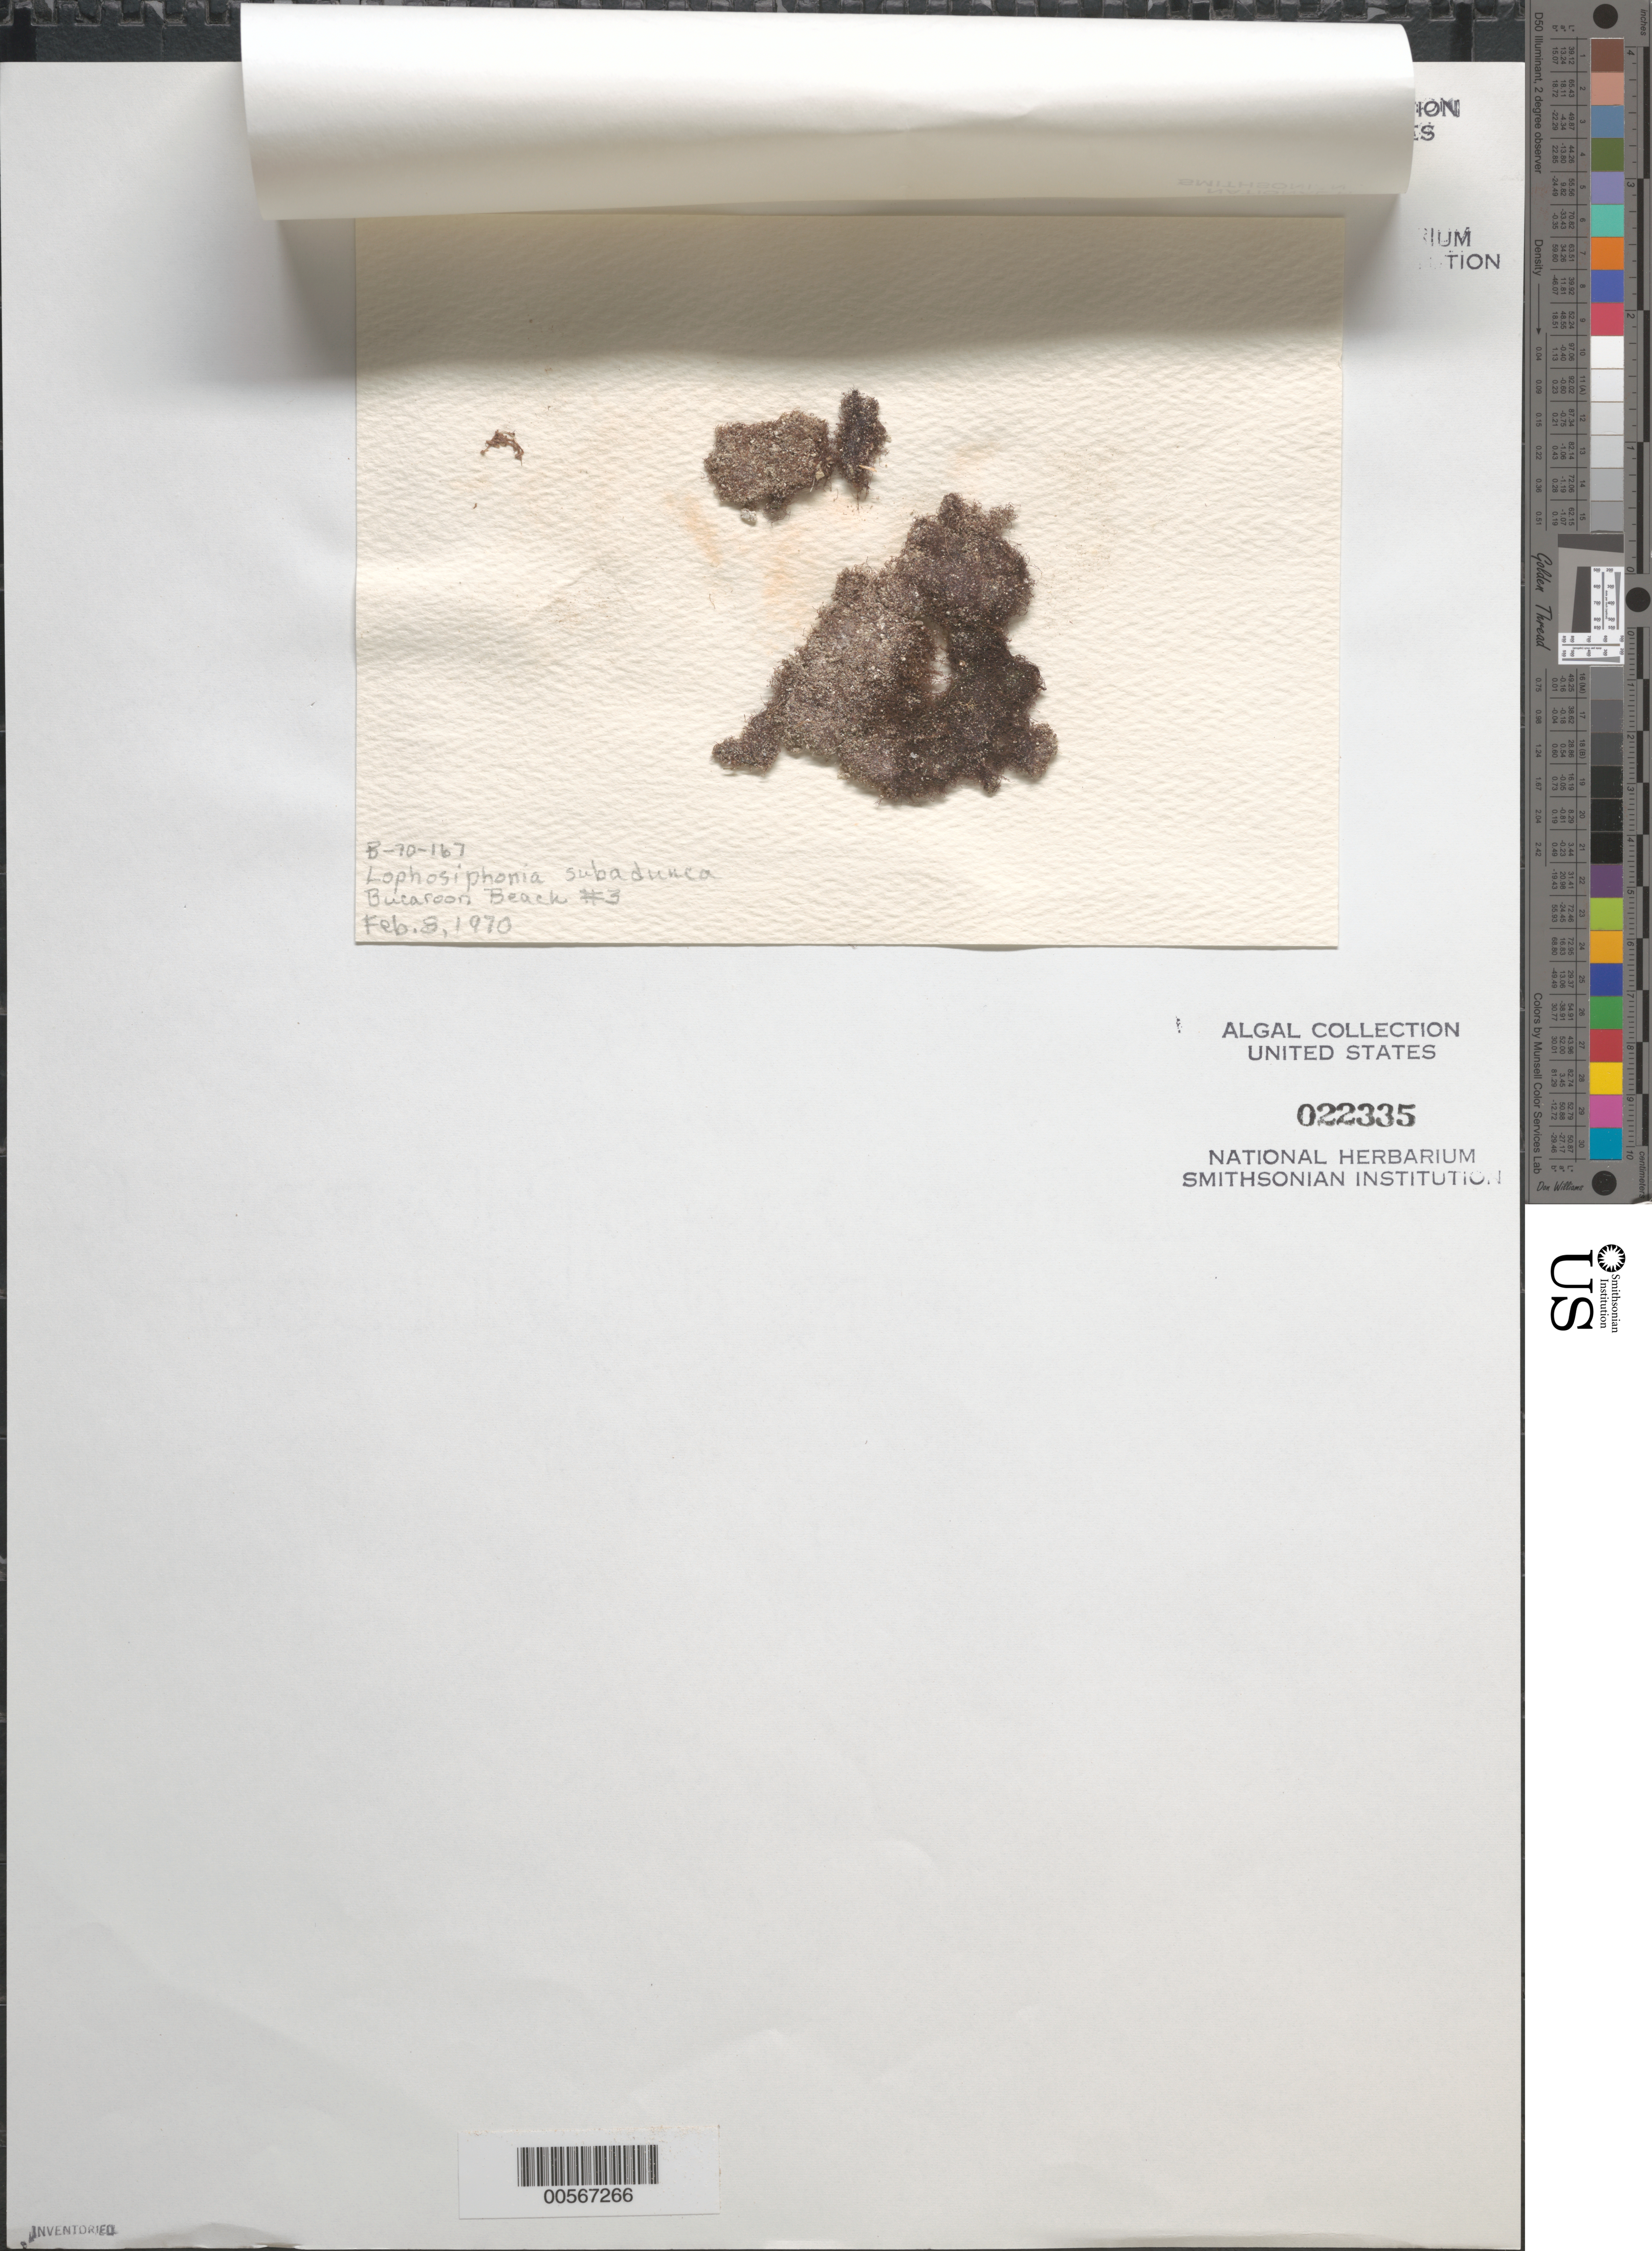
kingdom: Plantae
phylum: Rhodophyta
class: Florideophyceae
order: Ceramiales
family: Rhodomelaceae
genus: Lophosiphonia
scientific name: Lophosiphonia obscura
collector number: B-70-167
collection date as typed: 08 Feb 1970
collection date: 1970-02-08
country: Bahamas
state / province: Abaco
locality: Buckaroon bay, great abaco island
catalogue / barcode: US 22335